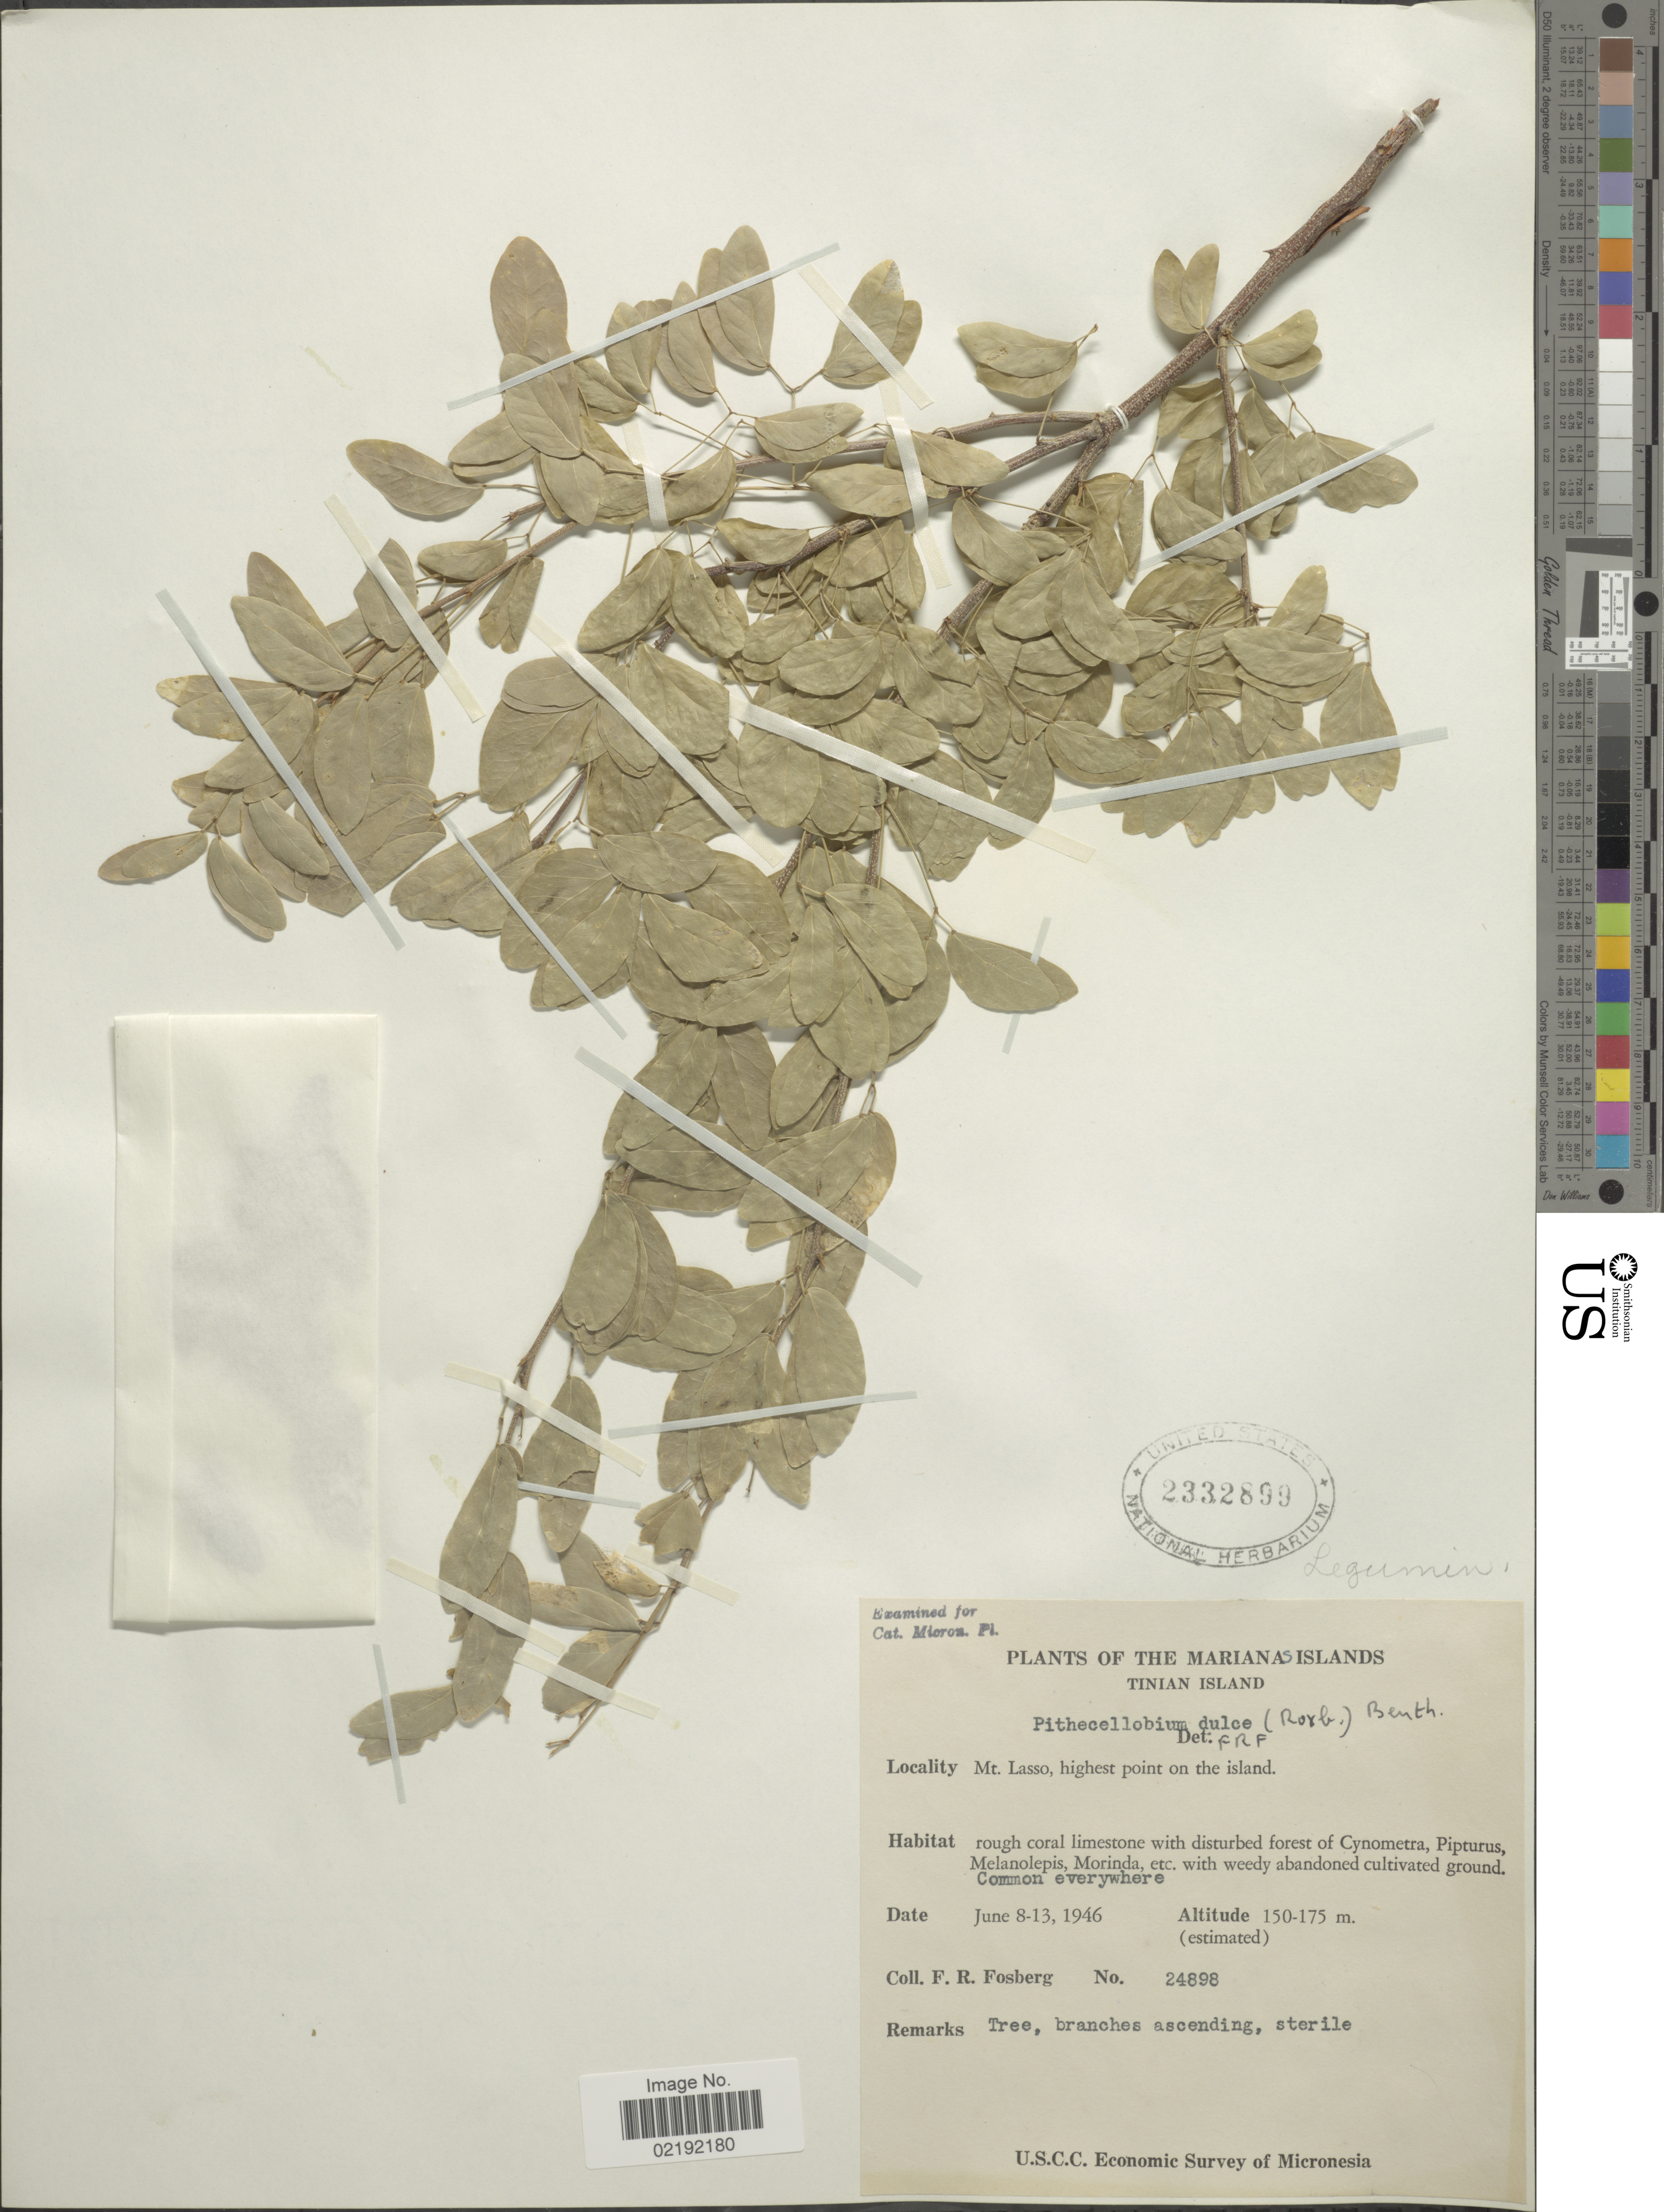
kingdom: Plantae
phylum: Tracheophyta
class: Magnoliopsida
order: Fabales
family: Fabaceae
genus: Pithecellobium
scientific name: Pithecellobium dulce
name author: (Roxb.) Benth.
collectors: F. R. Fosberg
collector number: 24898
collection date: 1946-06-08/1946-06-13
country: Northern Mariana Islands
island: Tinian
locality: Tinian Island. Mt. Lasso, highest point on the island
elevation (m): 150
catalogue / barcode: US 2332899